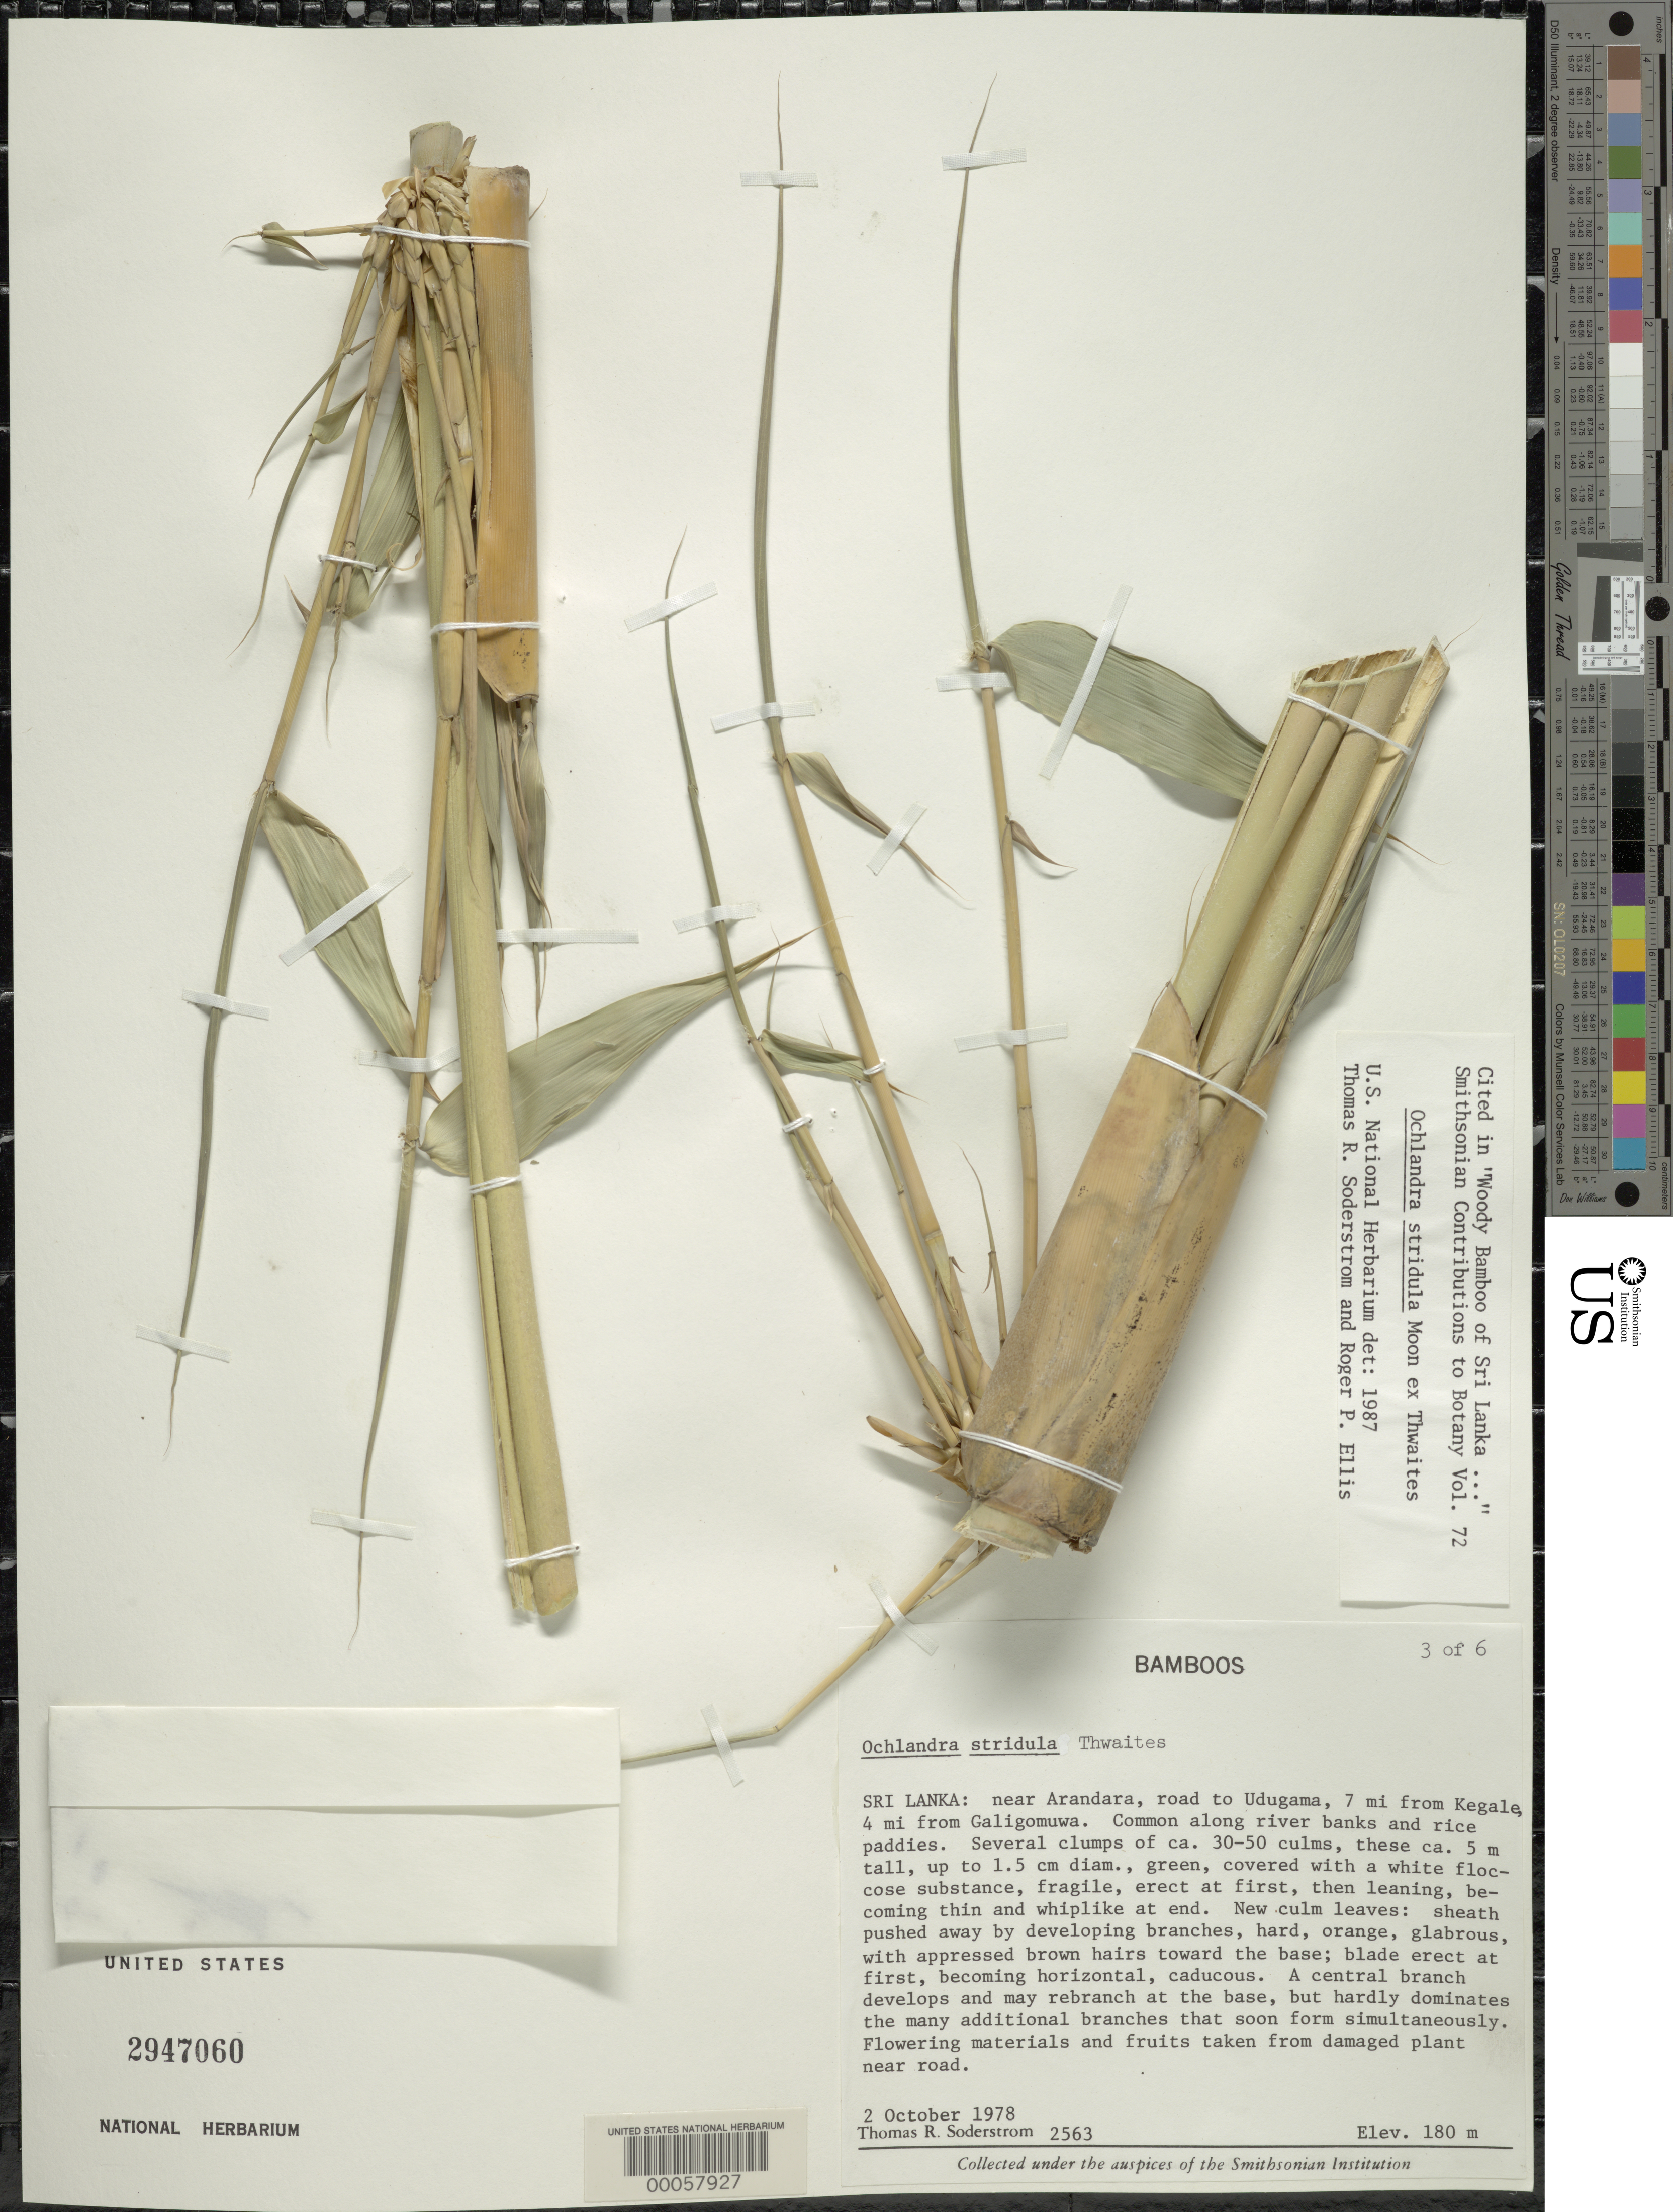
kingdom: Plantae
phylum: Tracheophyta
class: Liliopsida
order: Poales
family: Poaceae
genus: Ochlandra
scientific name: Ochlandra stridula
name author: Moon ex Thwaites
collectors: T. R. Soderstrom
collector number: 2563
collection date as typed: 02 Oct 1978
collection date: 1978-10-02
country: Sri Lanka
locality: Near arandara, road to udugama, 7 miles from kegale, 4 miles from galigomuwa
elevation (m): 180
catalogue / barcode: US 2947060